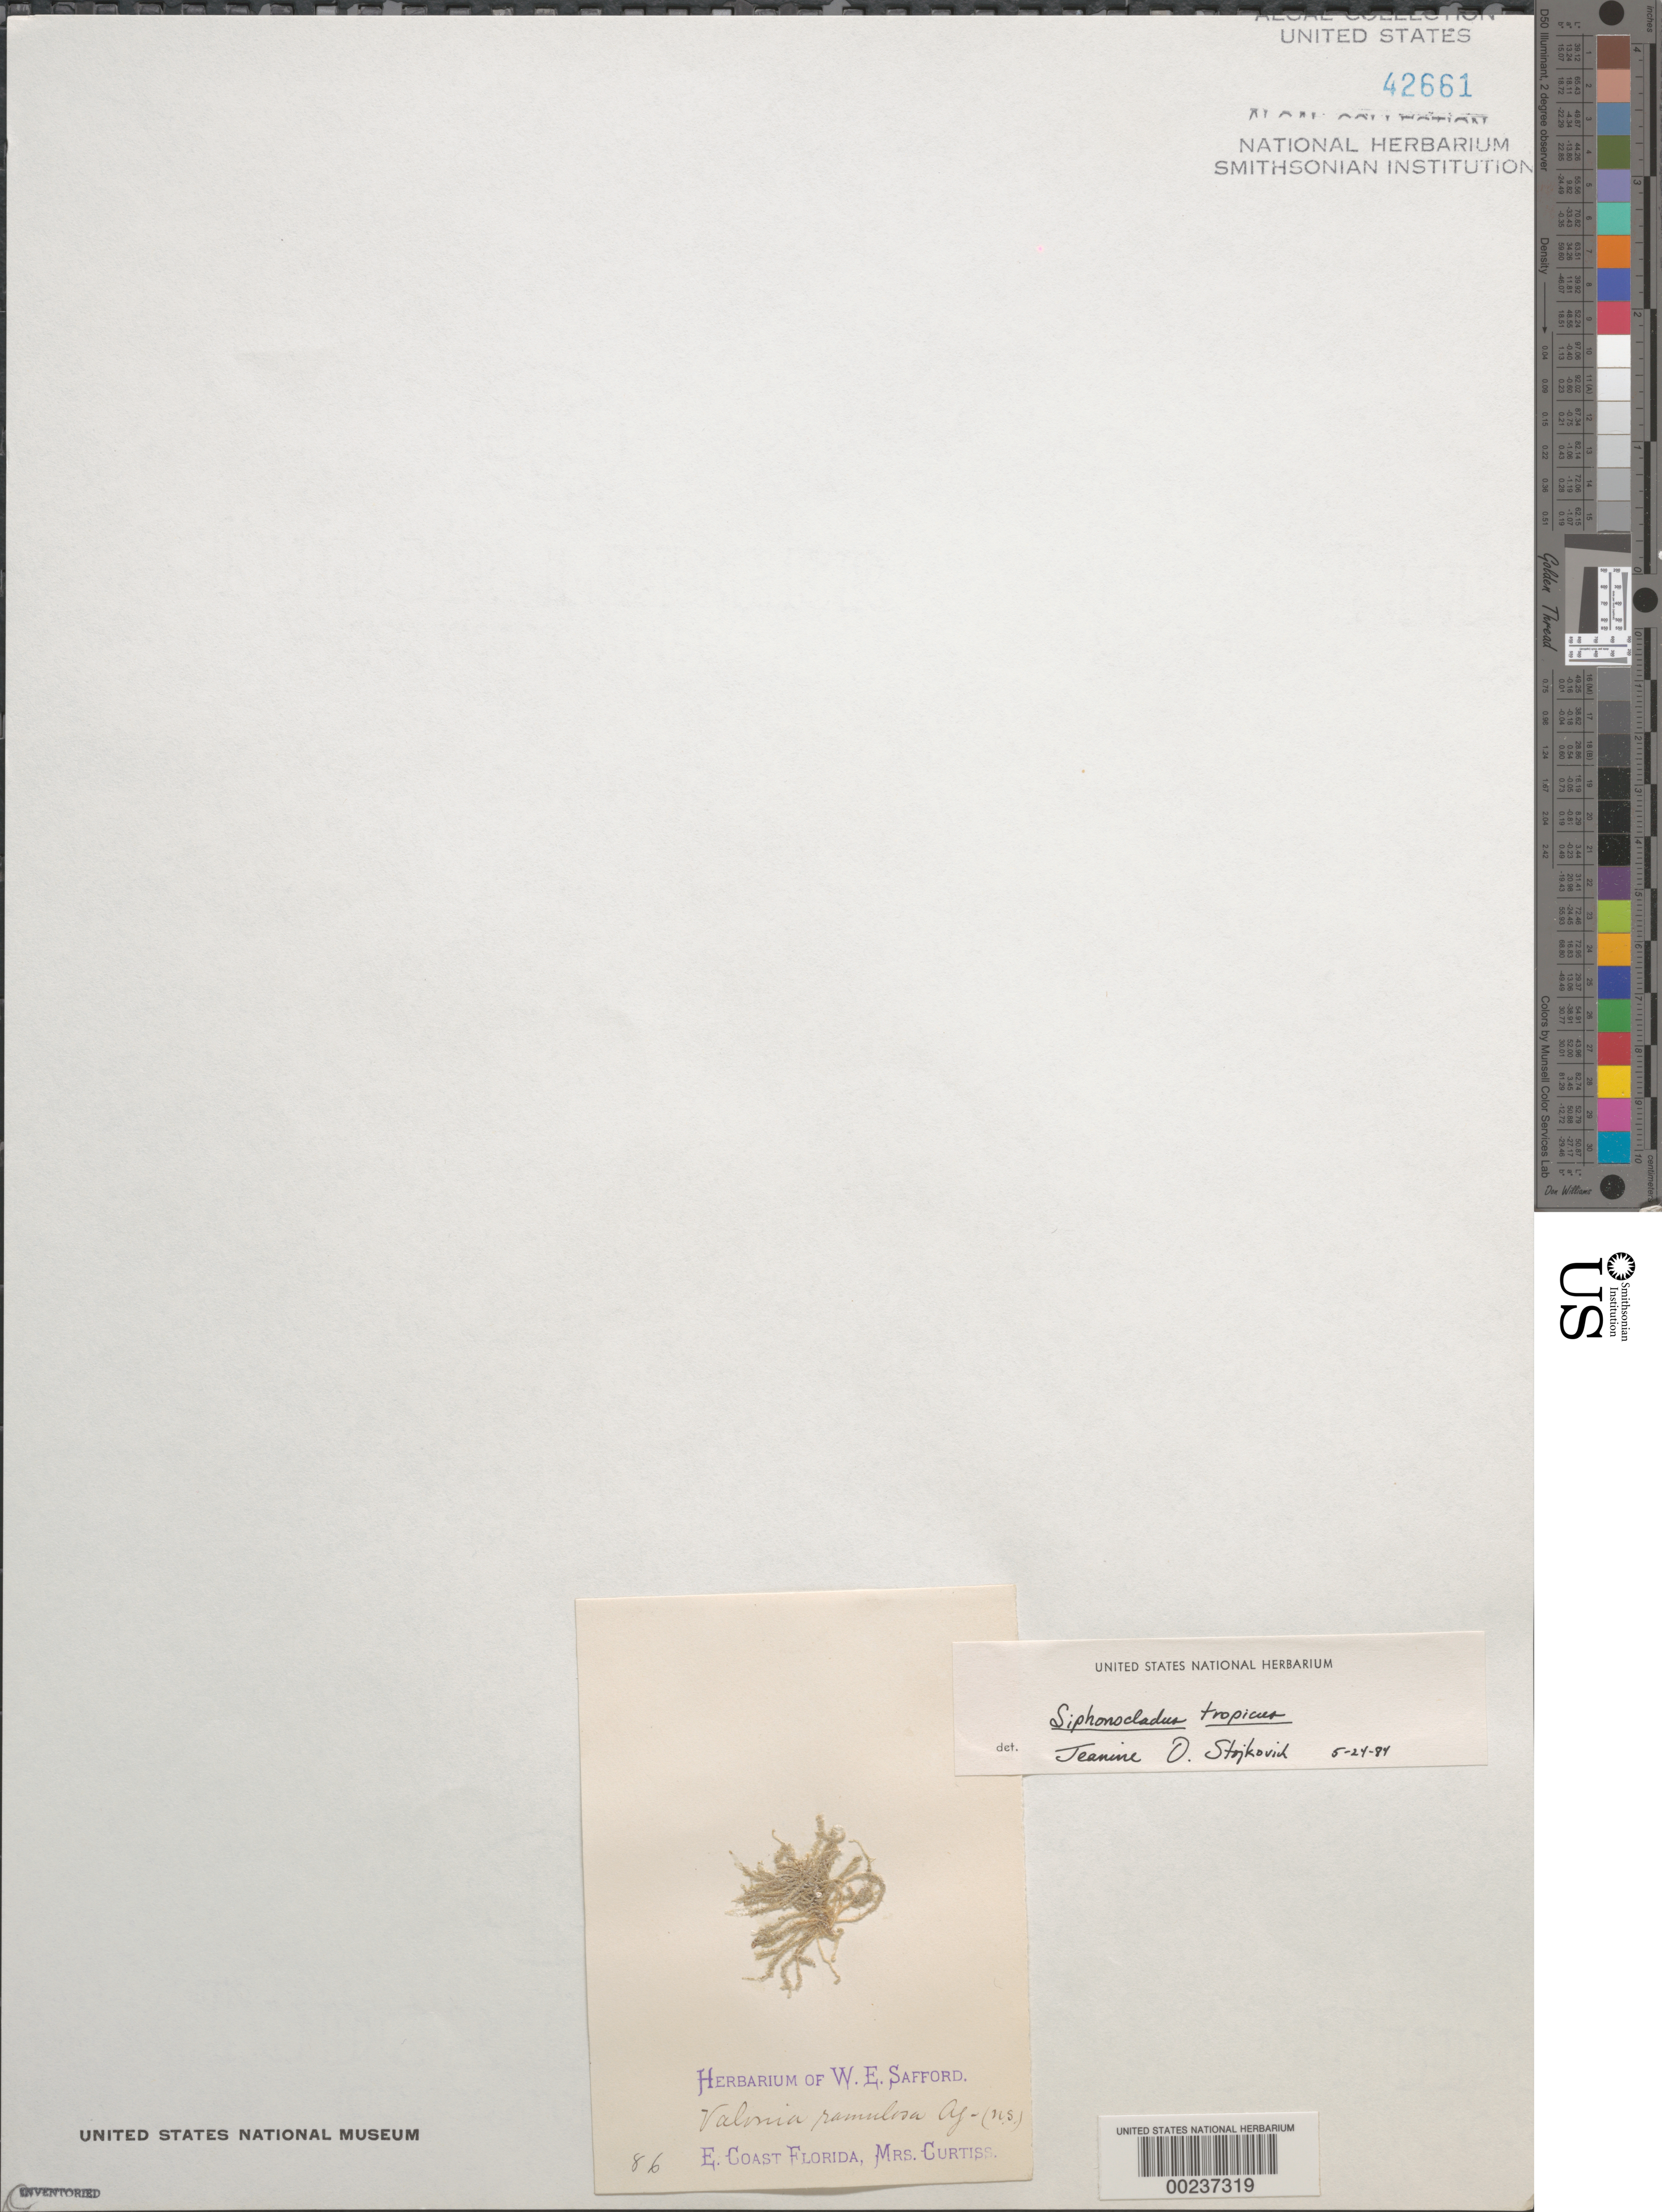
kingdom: Plantae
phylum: Chlorophyta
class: Ulvophyceae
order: Siphonocladales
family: Siphonocladaceae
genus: Siphonocladus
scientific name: Siphonocladus tropicus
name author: (P. Crouan & H. Crouan) J. Agardh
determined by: Stojkovich, J. O.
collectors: F. A. Curtiss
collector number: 86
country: United States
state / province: Florida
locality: East coast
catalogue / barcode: US 42661